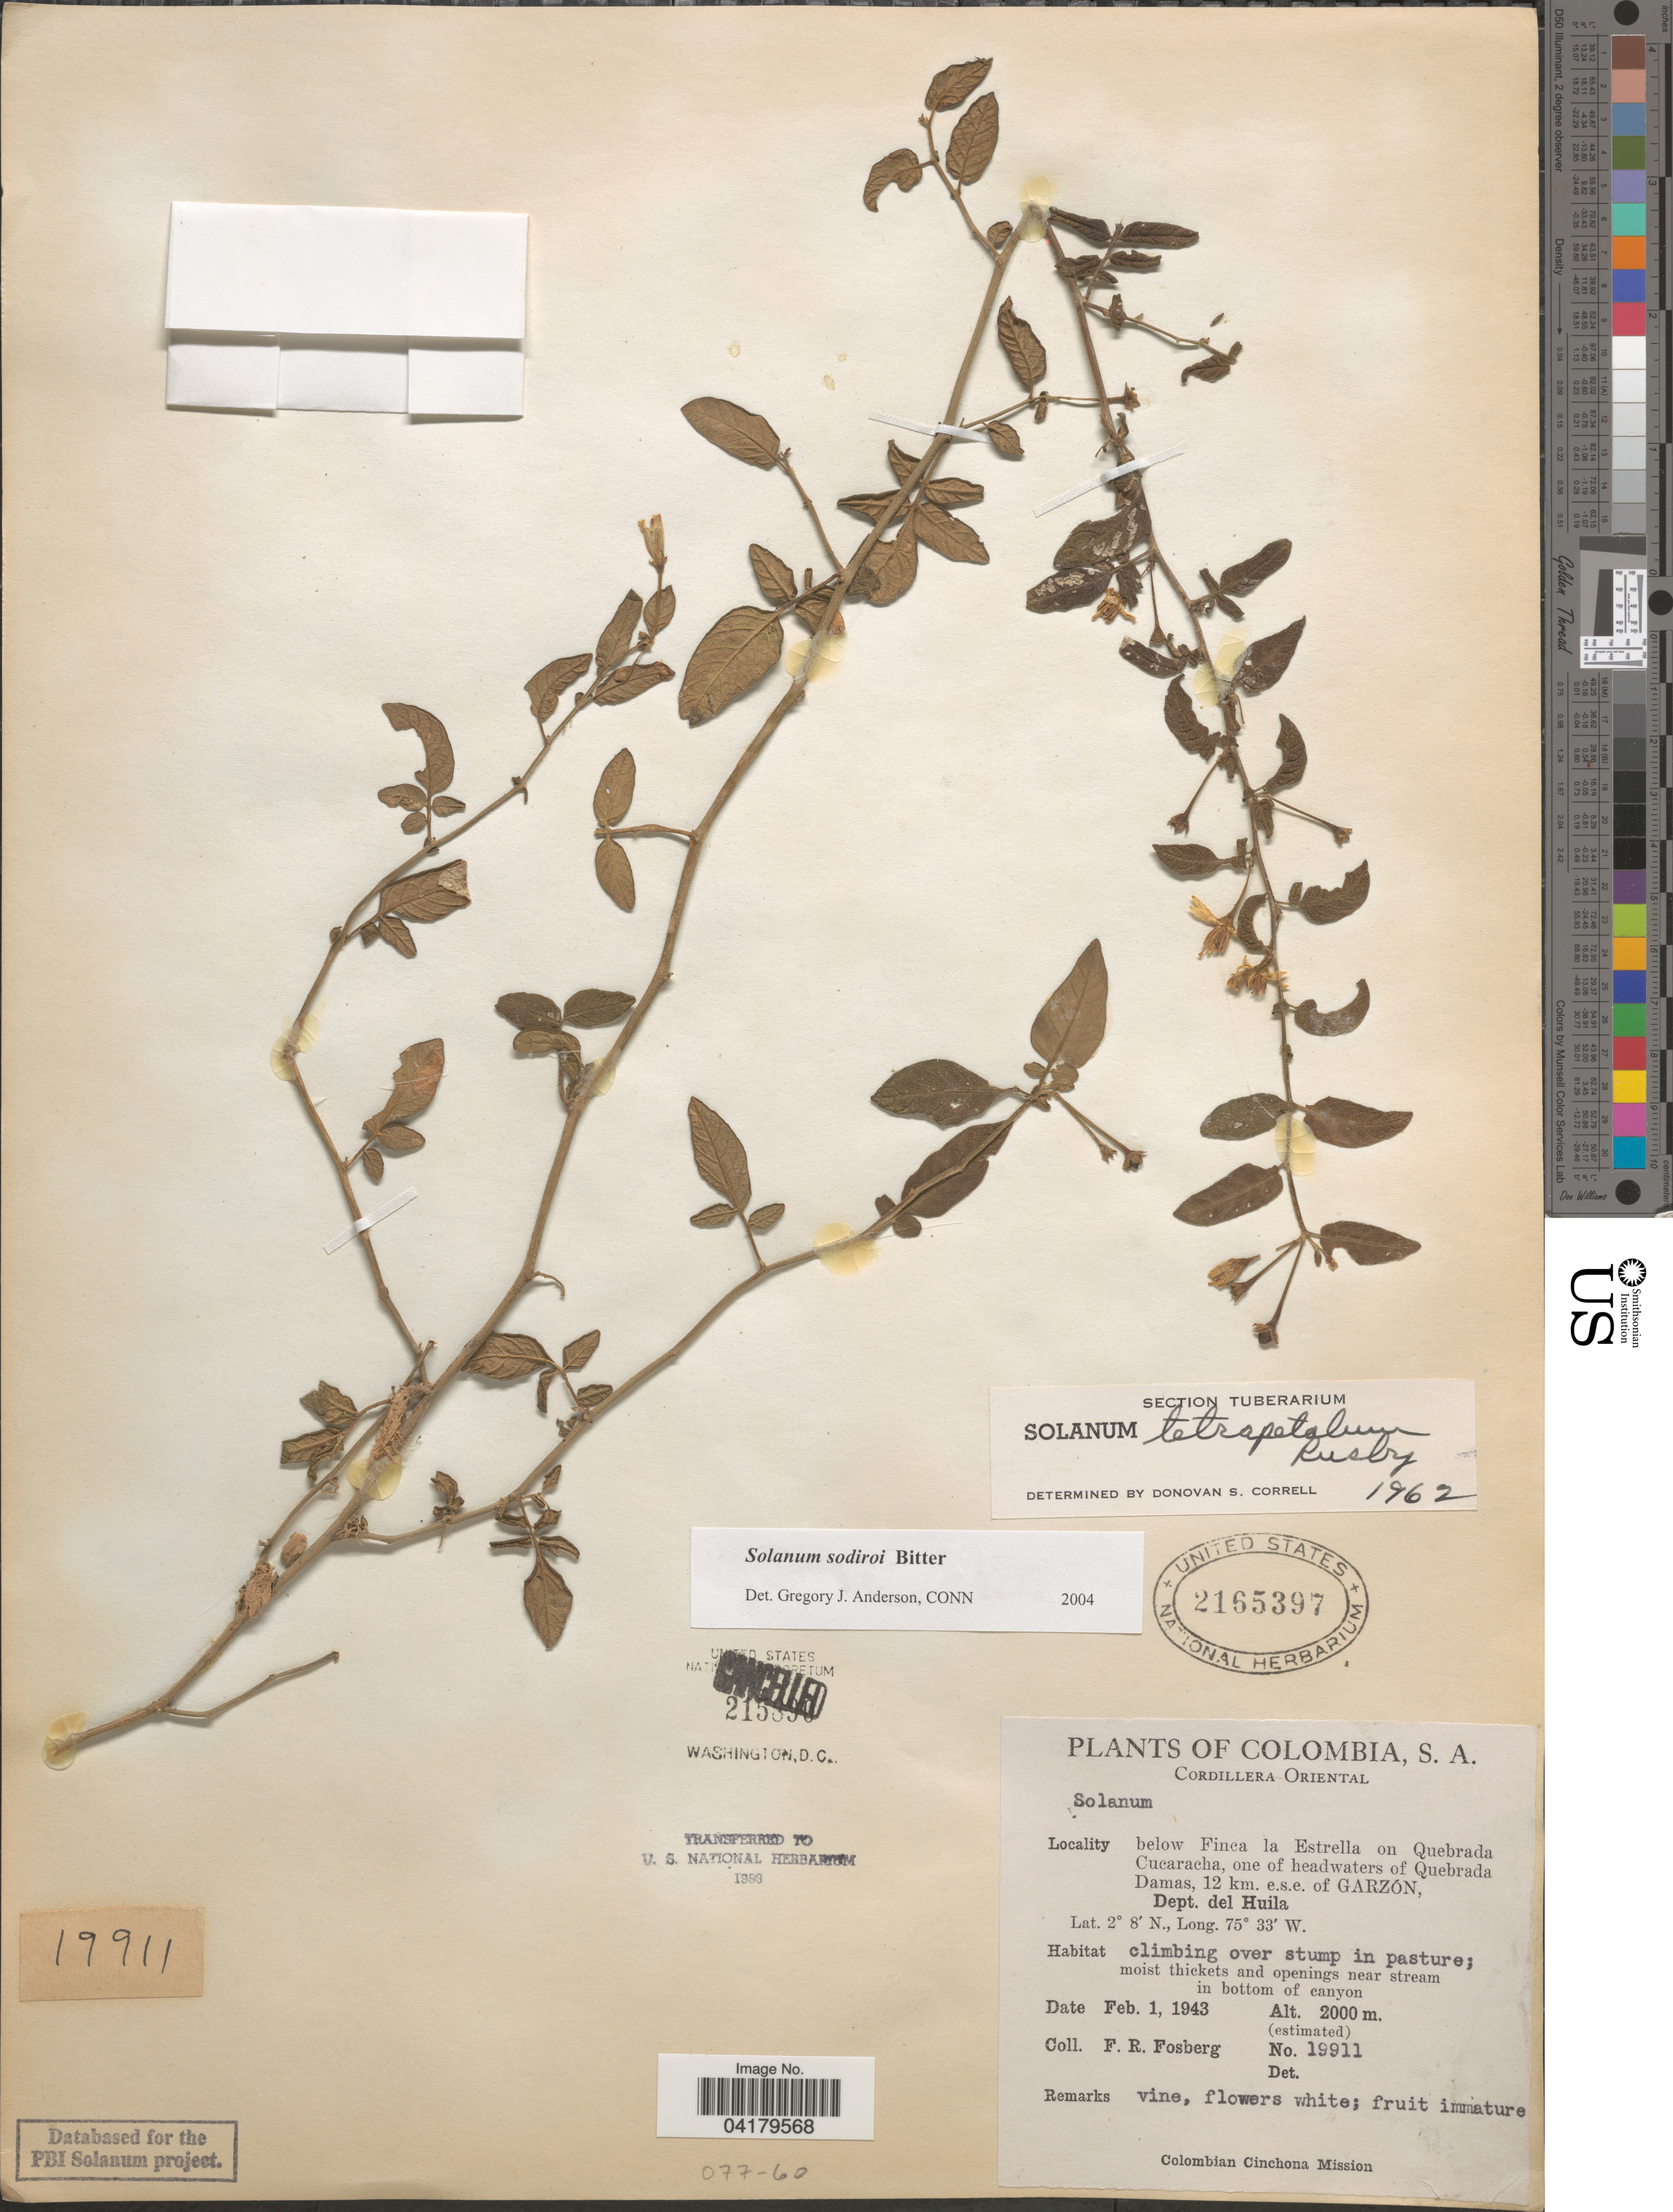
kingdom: Plantae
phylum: Tracheophyta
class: Magnoliopsida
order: Solanales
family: Solanaceae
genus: Solanum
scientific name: Solanum sodiroi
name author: Bitter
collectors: F. R. Fosberg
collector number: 19911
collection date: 1943-02-01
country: Colombia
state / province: Huila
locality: Cordillera Oriental. Below Finca la Estrella on Quebrada Cucaracha, one of headwaters of Quebrada Damas, 12 km. e.s.e. of Garzón, Dept. del Huila. Colombian Cinchona Mission.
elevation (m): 2000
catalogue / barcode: US 2165397